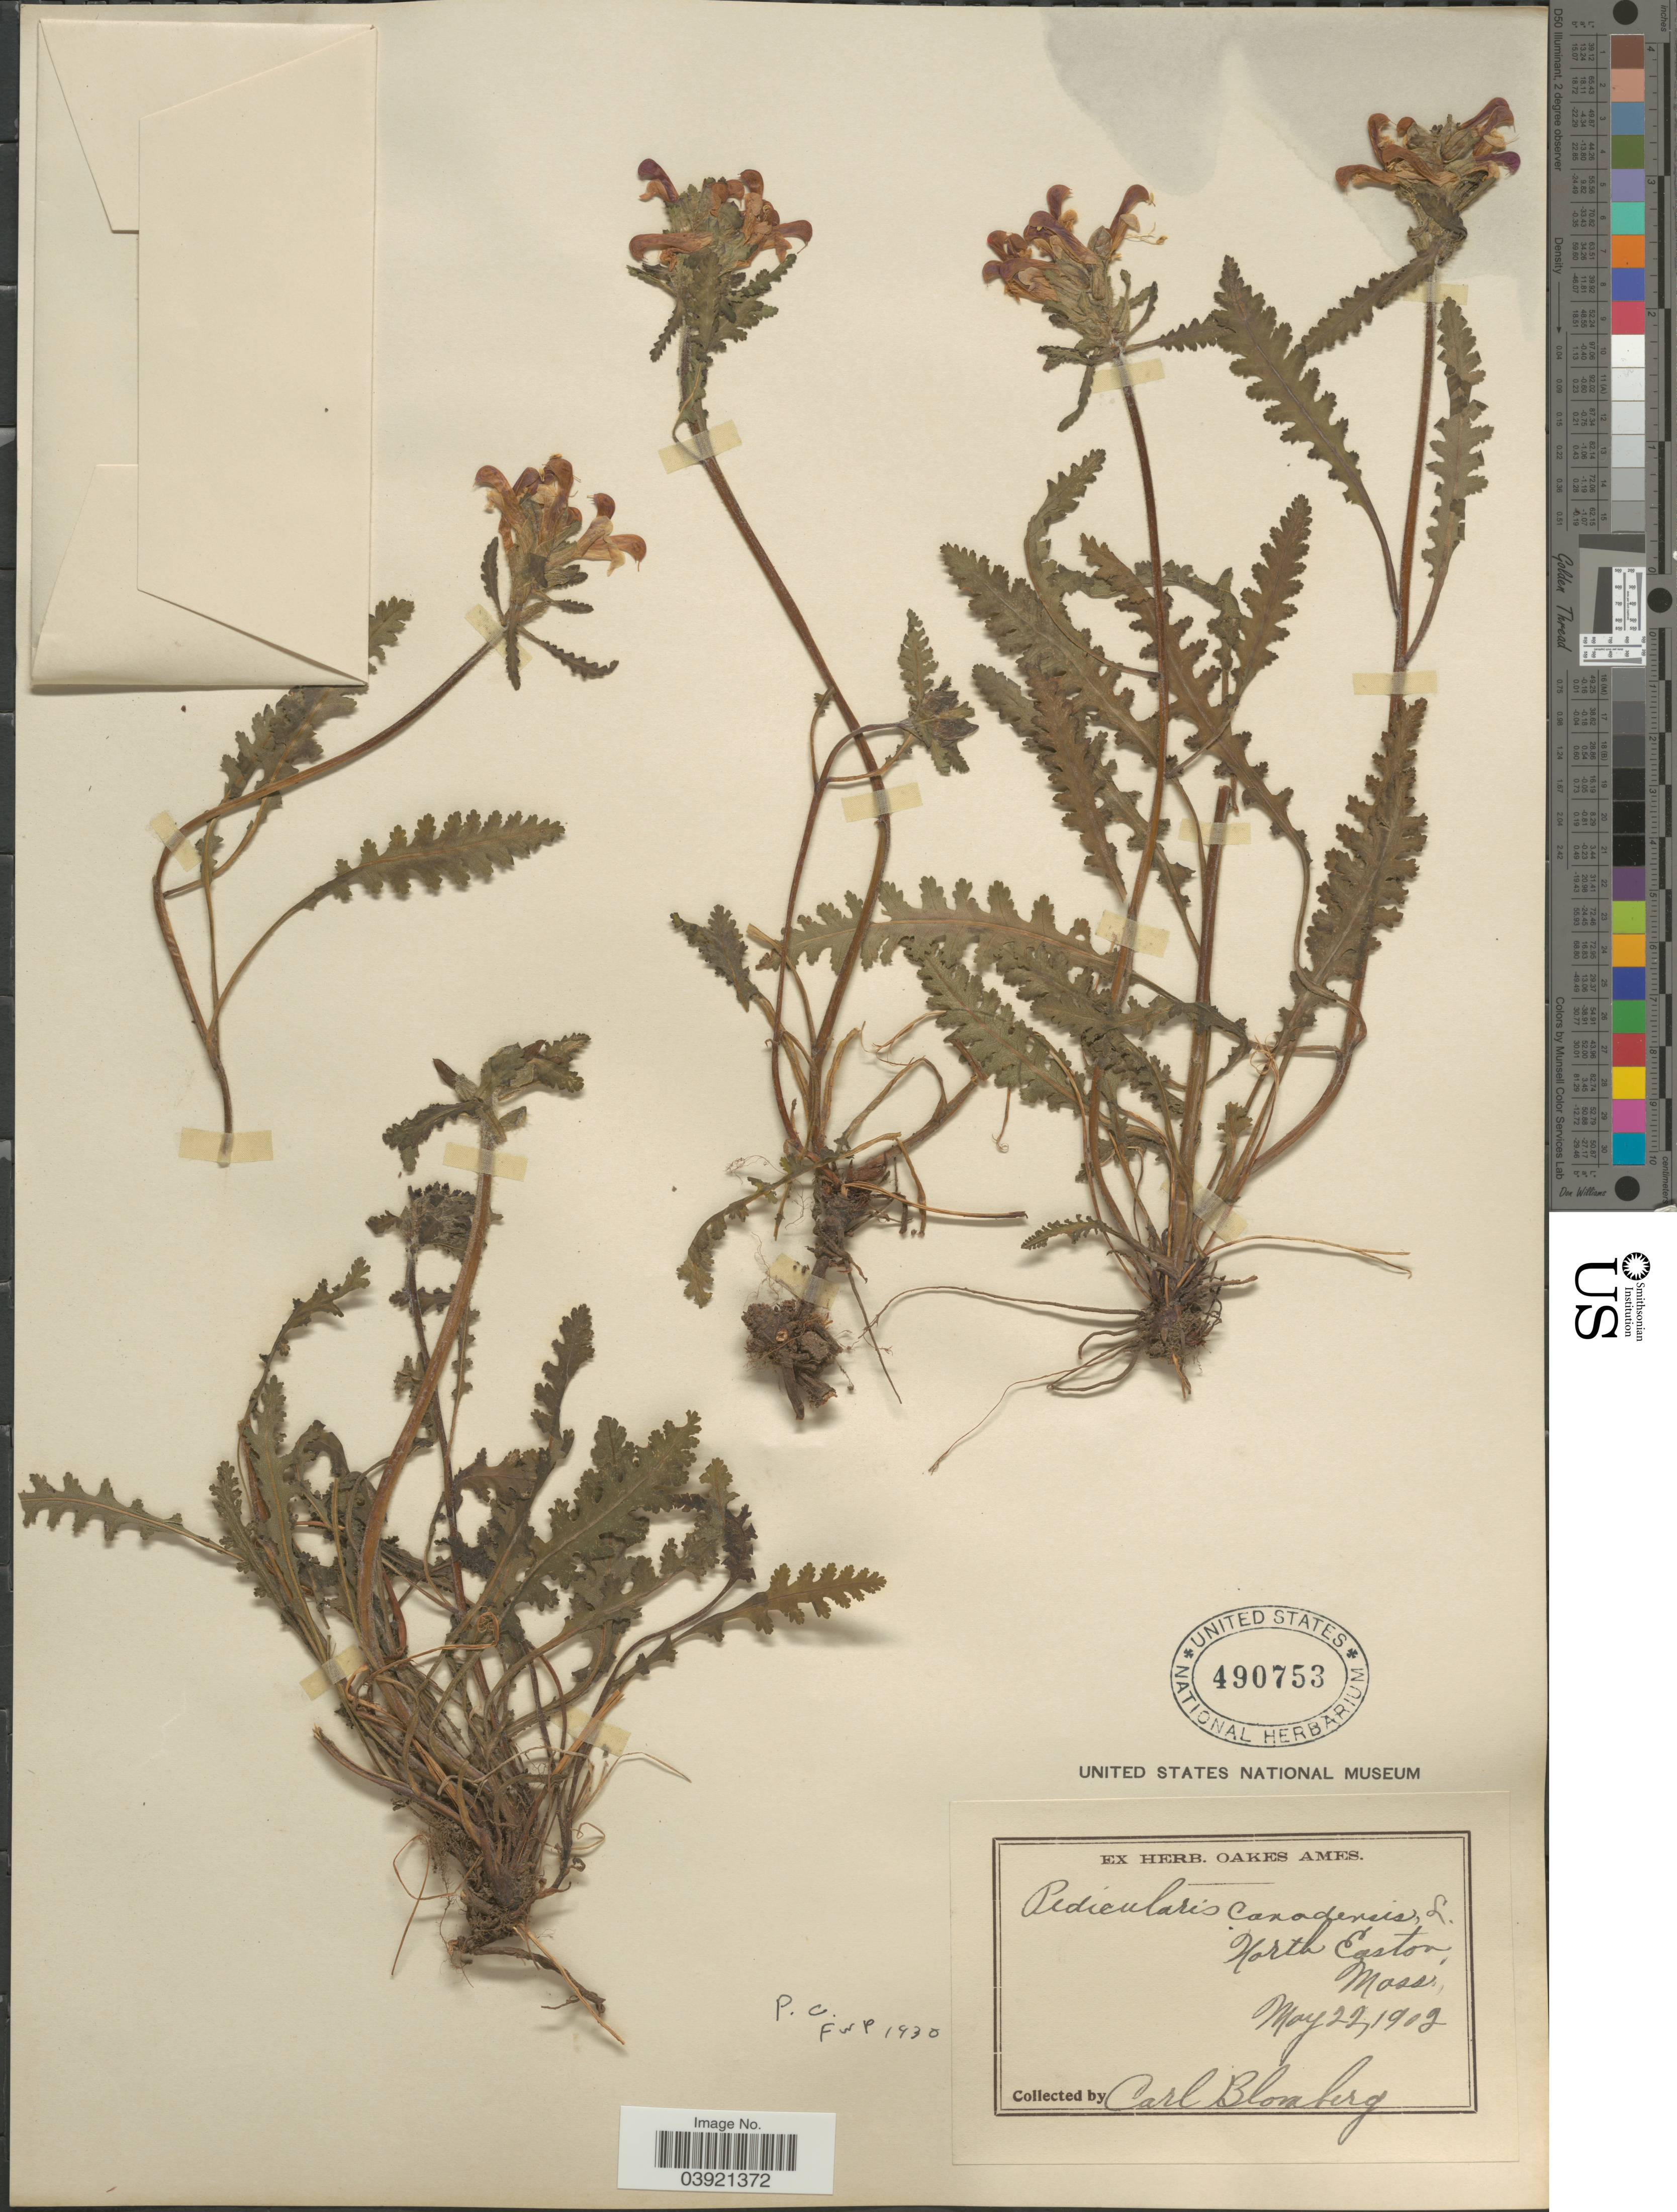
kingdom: Plantae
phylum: Tracheophyta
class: Magnoliopsida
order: Lamiales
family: Orobanchaceae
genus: Pedicularis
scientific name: Pedicularis canadensis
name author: L.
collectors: A. Blomberg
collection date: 1902-05-22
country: United States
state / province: Massachusetts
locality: North Easton.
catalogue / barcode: US 490753